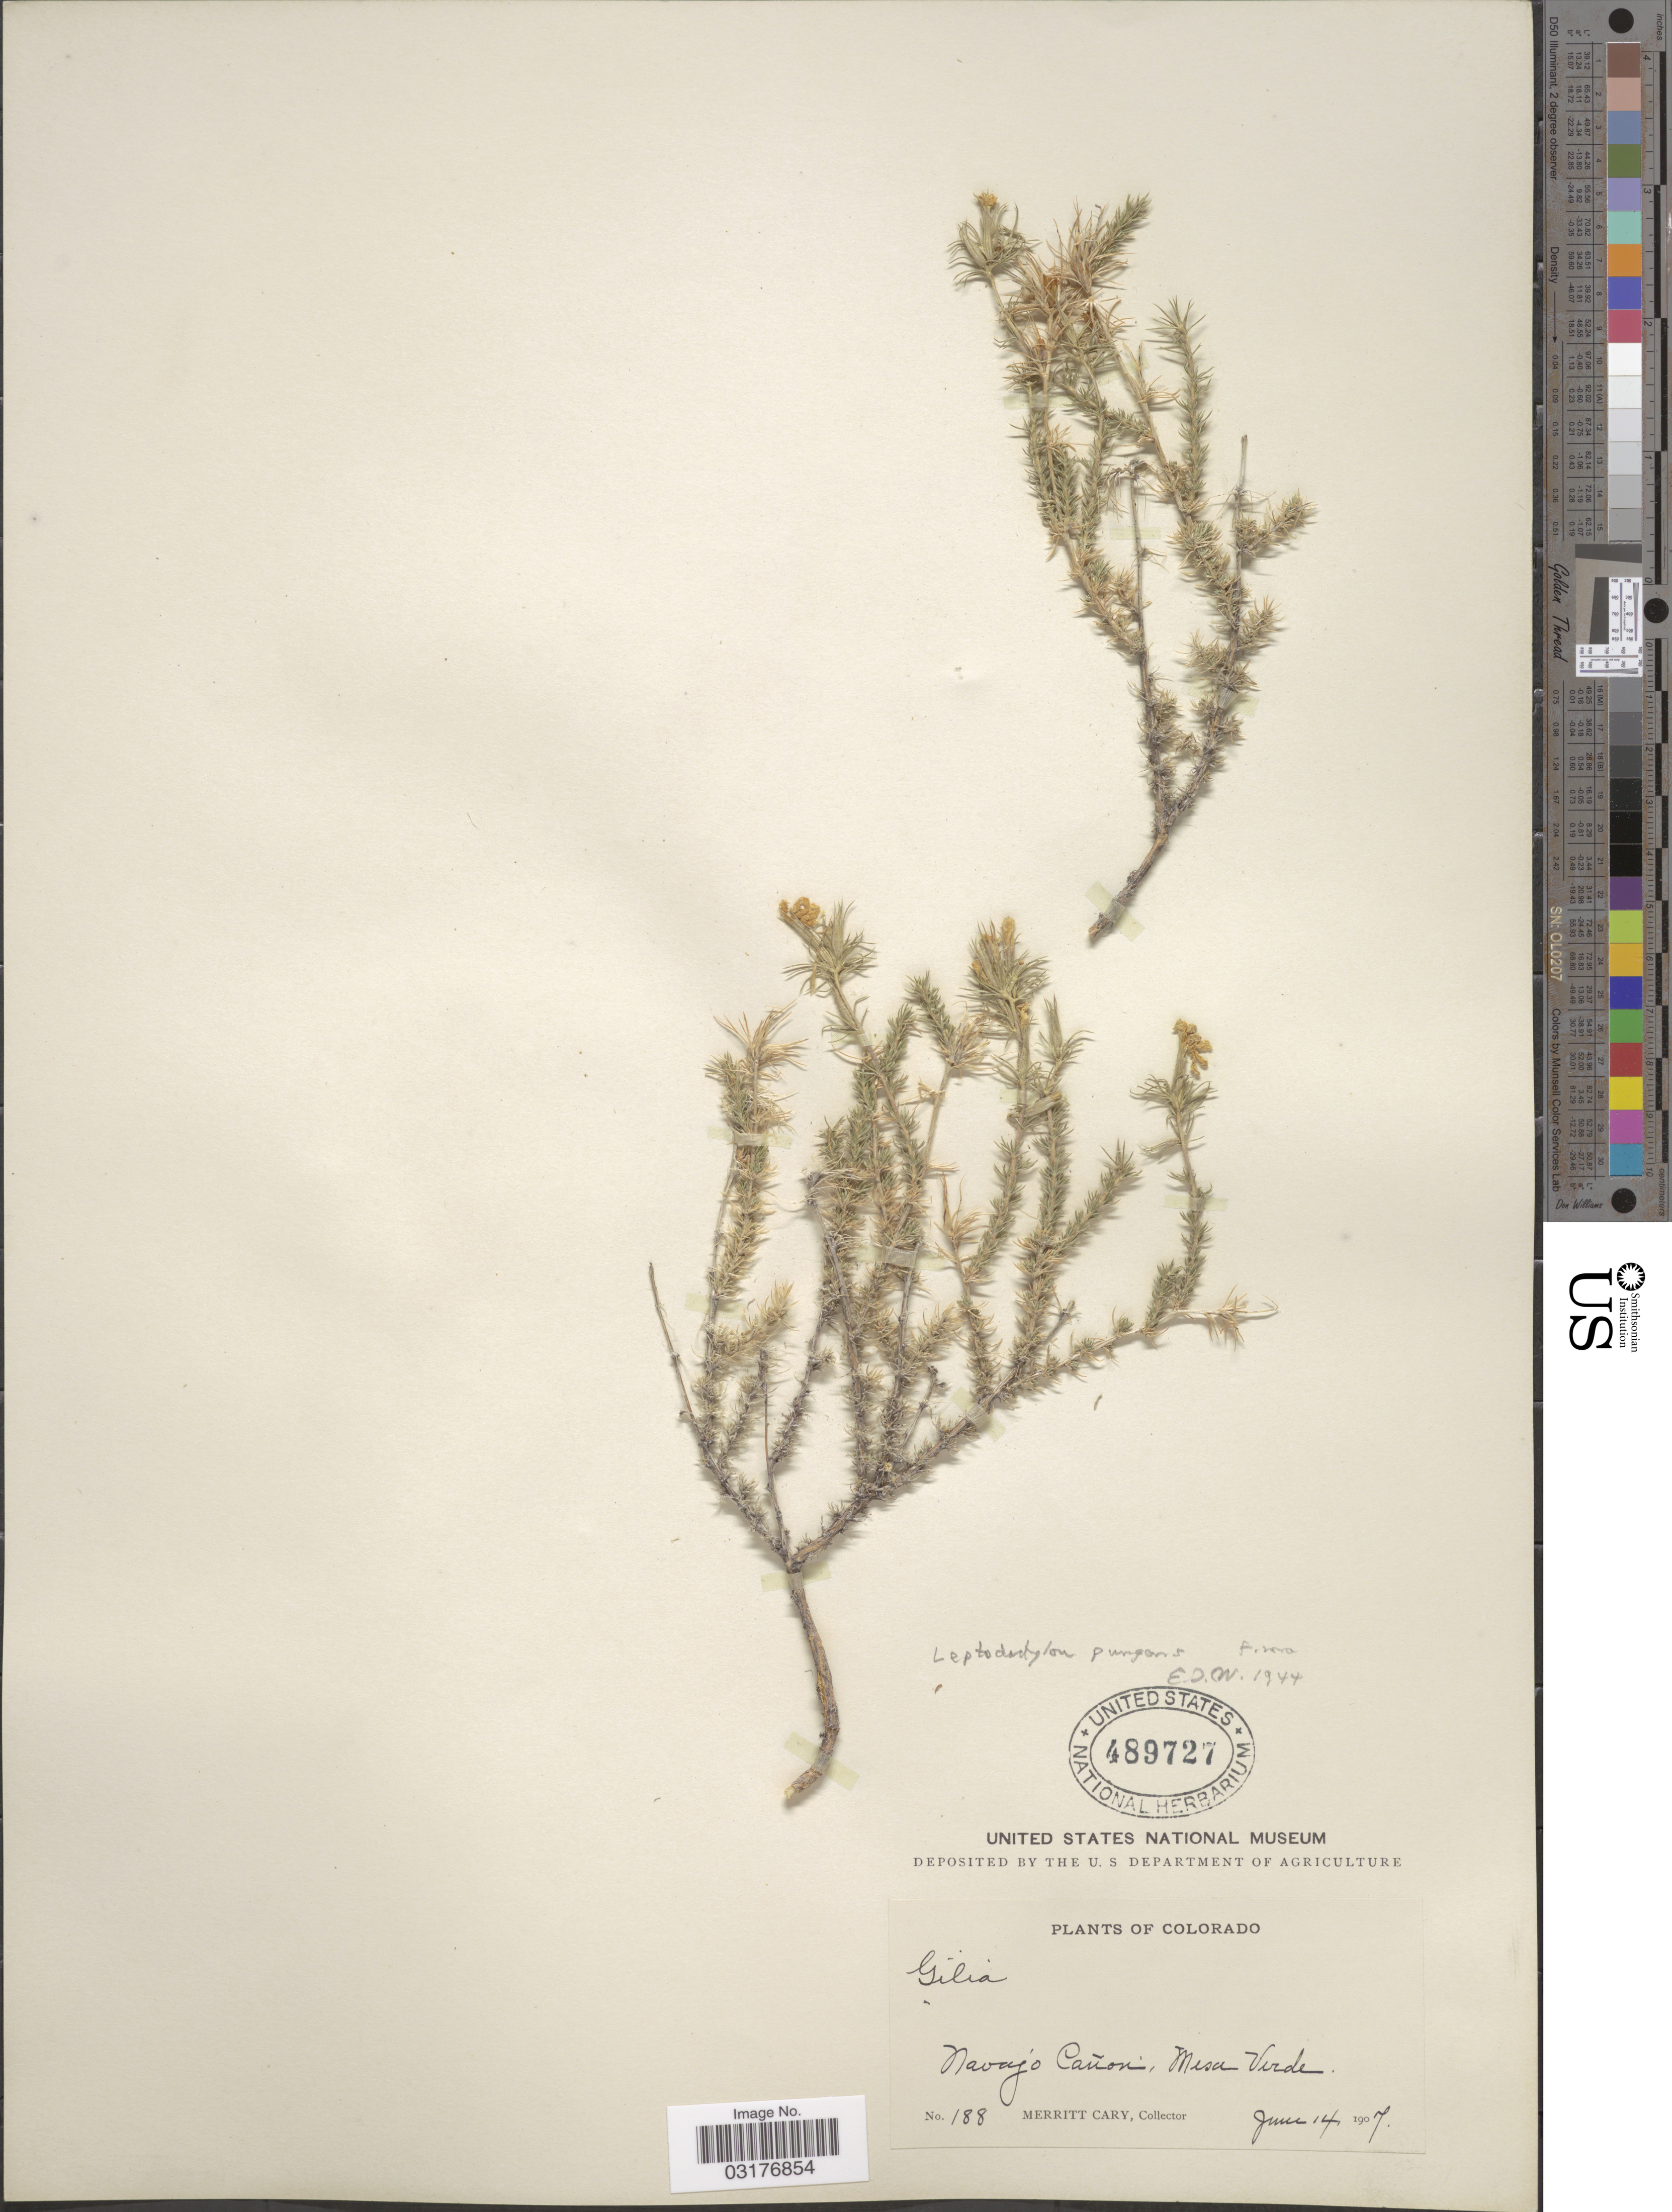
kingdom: Plantae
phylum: Tracheophyta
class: Magnoliopsida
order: Ericales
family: Polemoniaceae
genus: Linanthus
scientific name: Linanthus pungens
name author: (Torr.) J.M. Porter & L.A. Johnson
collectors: M. Cary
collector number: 188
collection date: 1907-06-14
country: United States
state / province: Colorado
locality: Navajo Cañon, Mesa Verde.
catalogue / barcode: US 489727